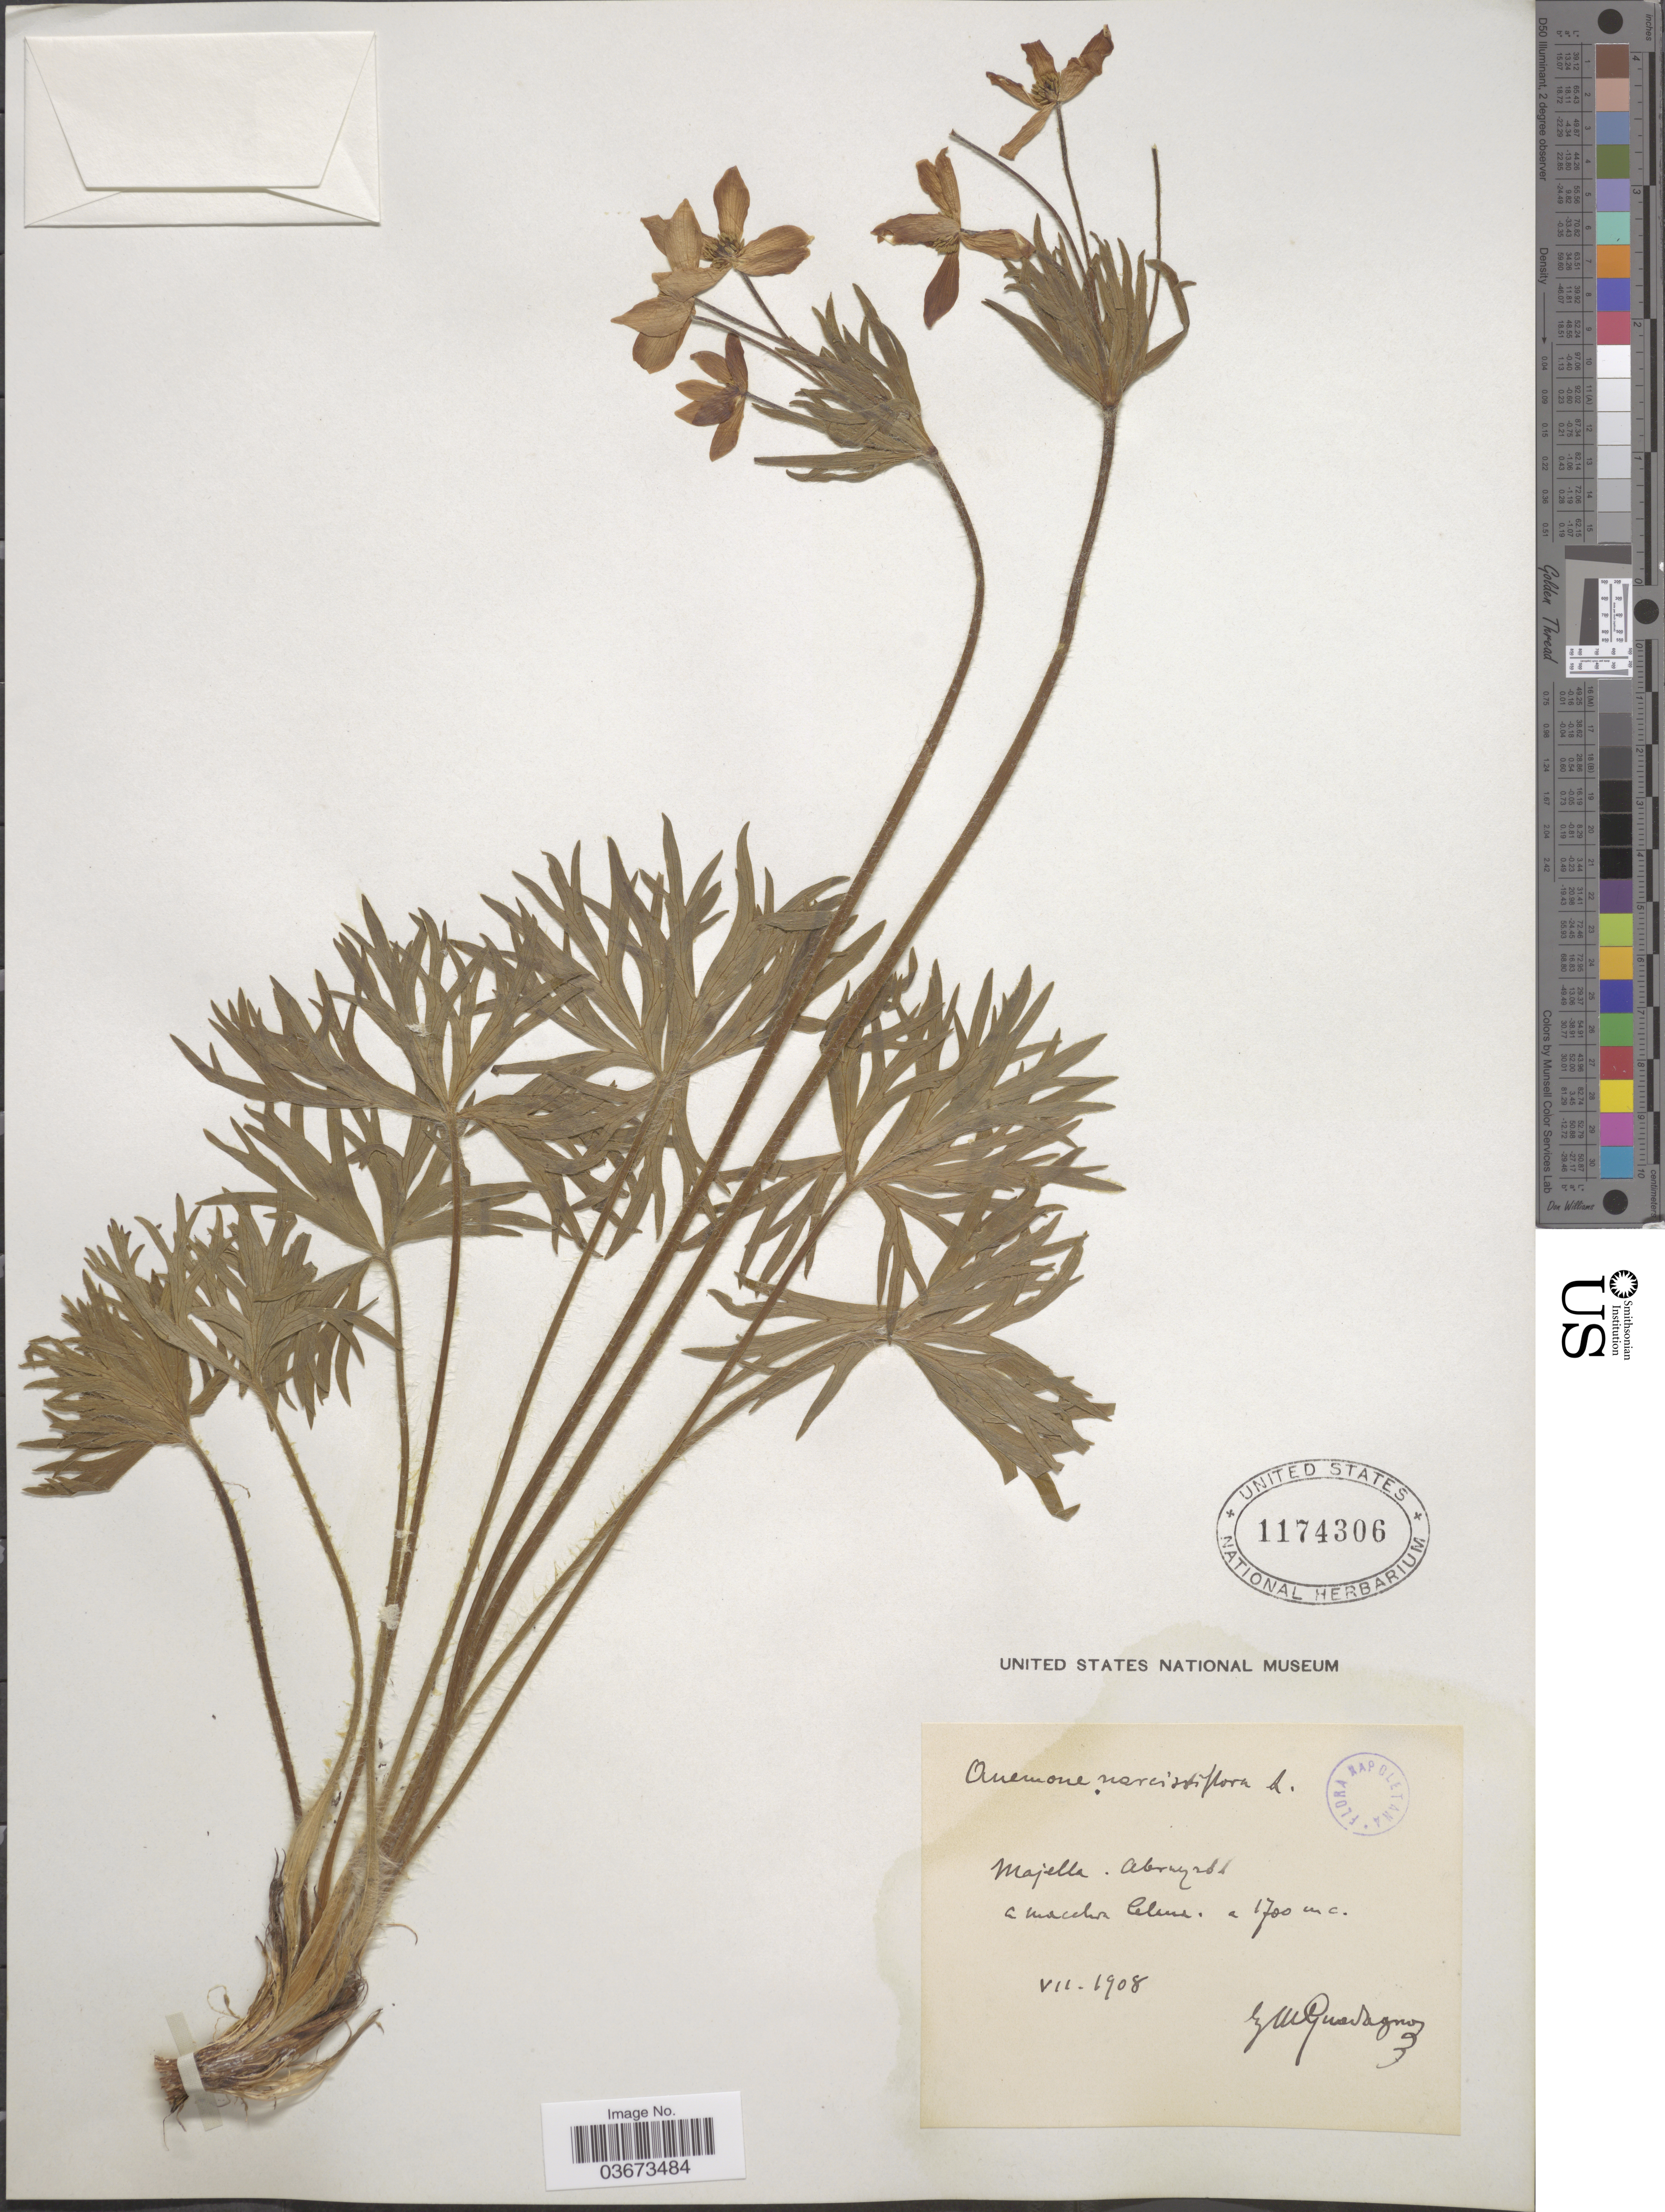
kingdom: Plantae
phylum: Tracheophyta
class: Magnoliopsida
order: Ranunculales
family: Ranunculaceae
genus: Anemone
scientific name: Anemone narcissiflora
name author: L.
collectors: G. Guadagno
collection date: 1908-07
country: Italy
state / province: Abruzzo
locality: Majella, Abruzzo, a macchia Celano.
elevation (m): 1700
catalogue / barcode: US 1174306